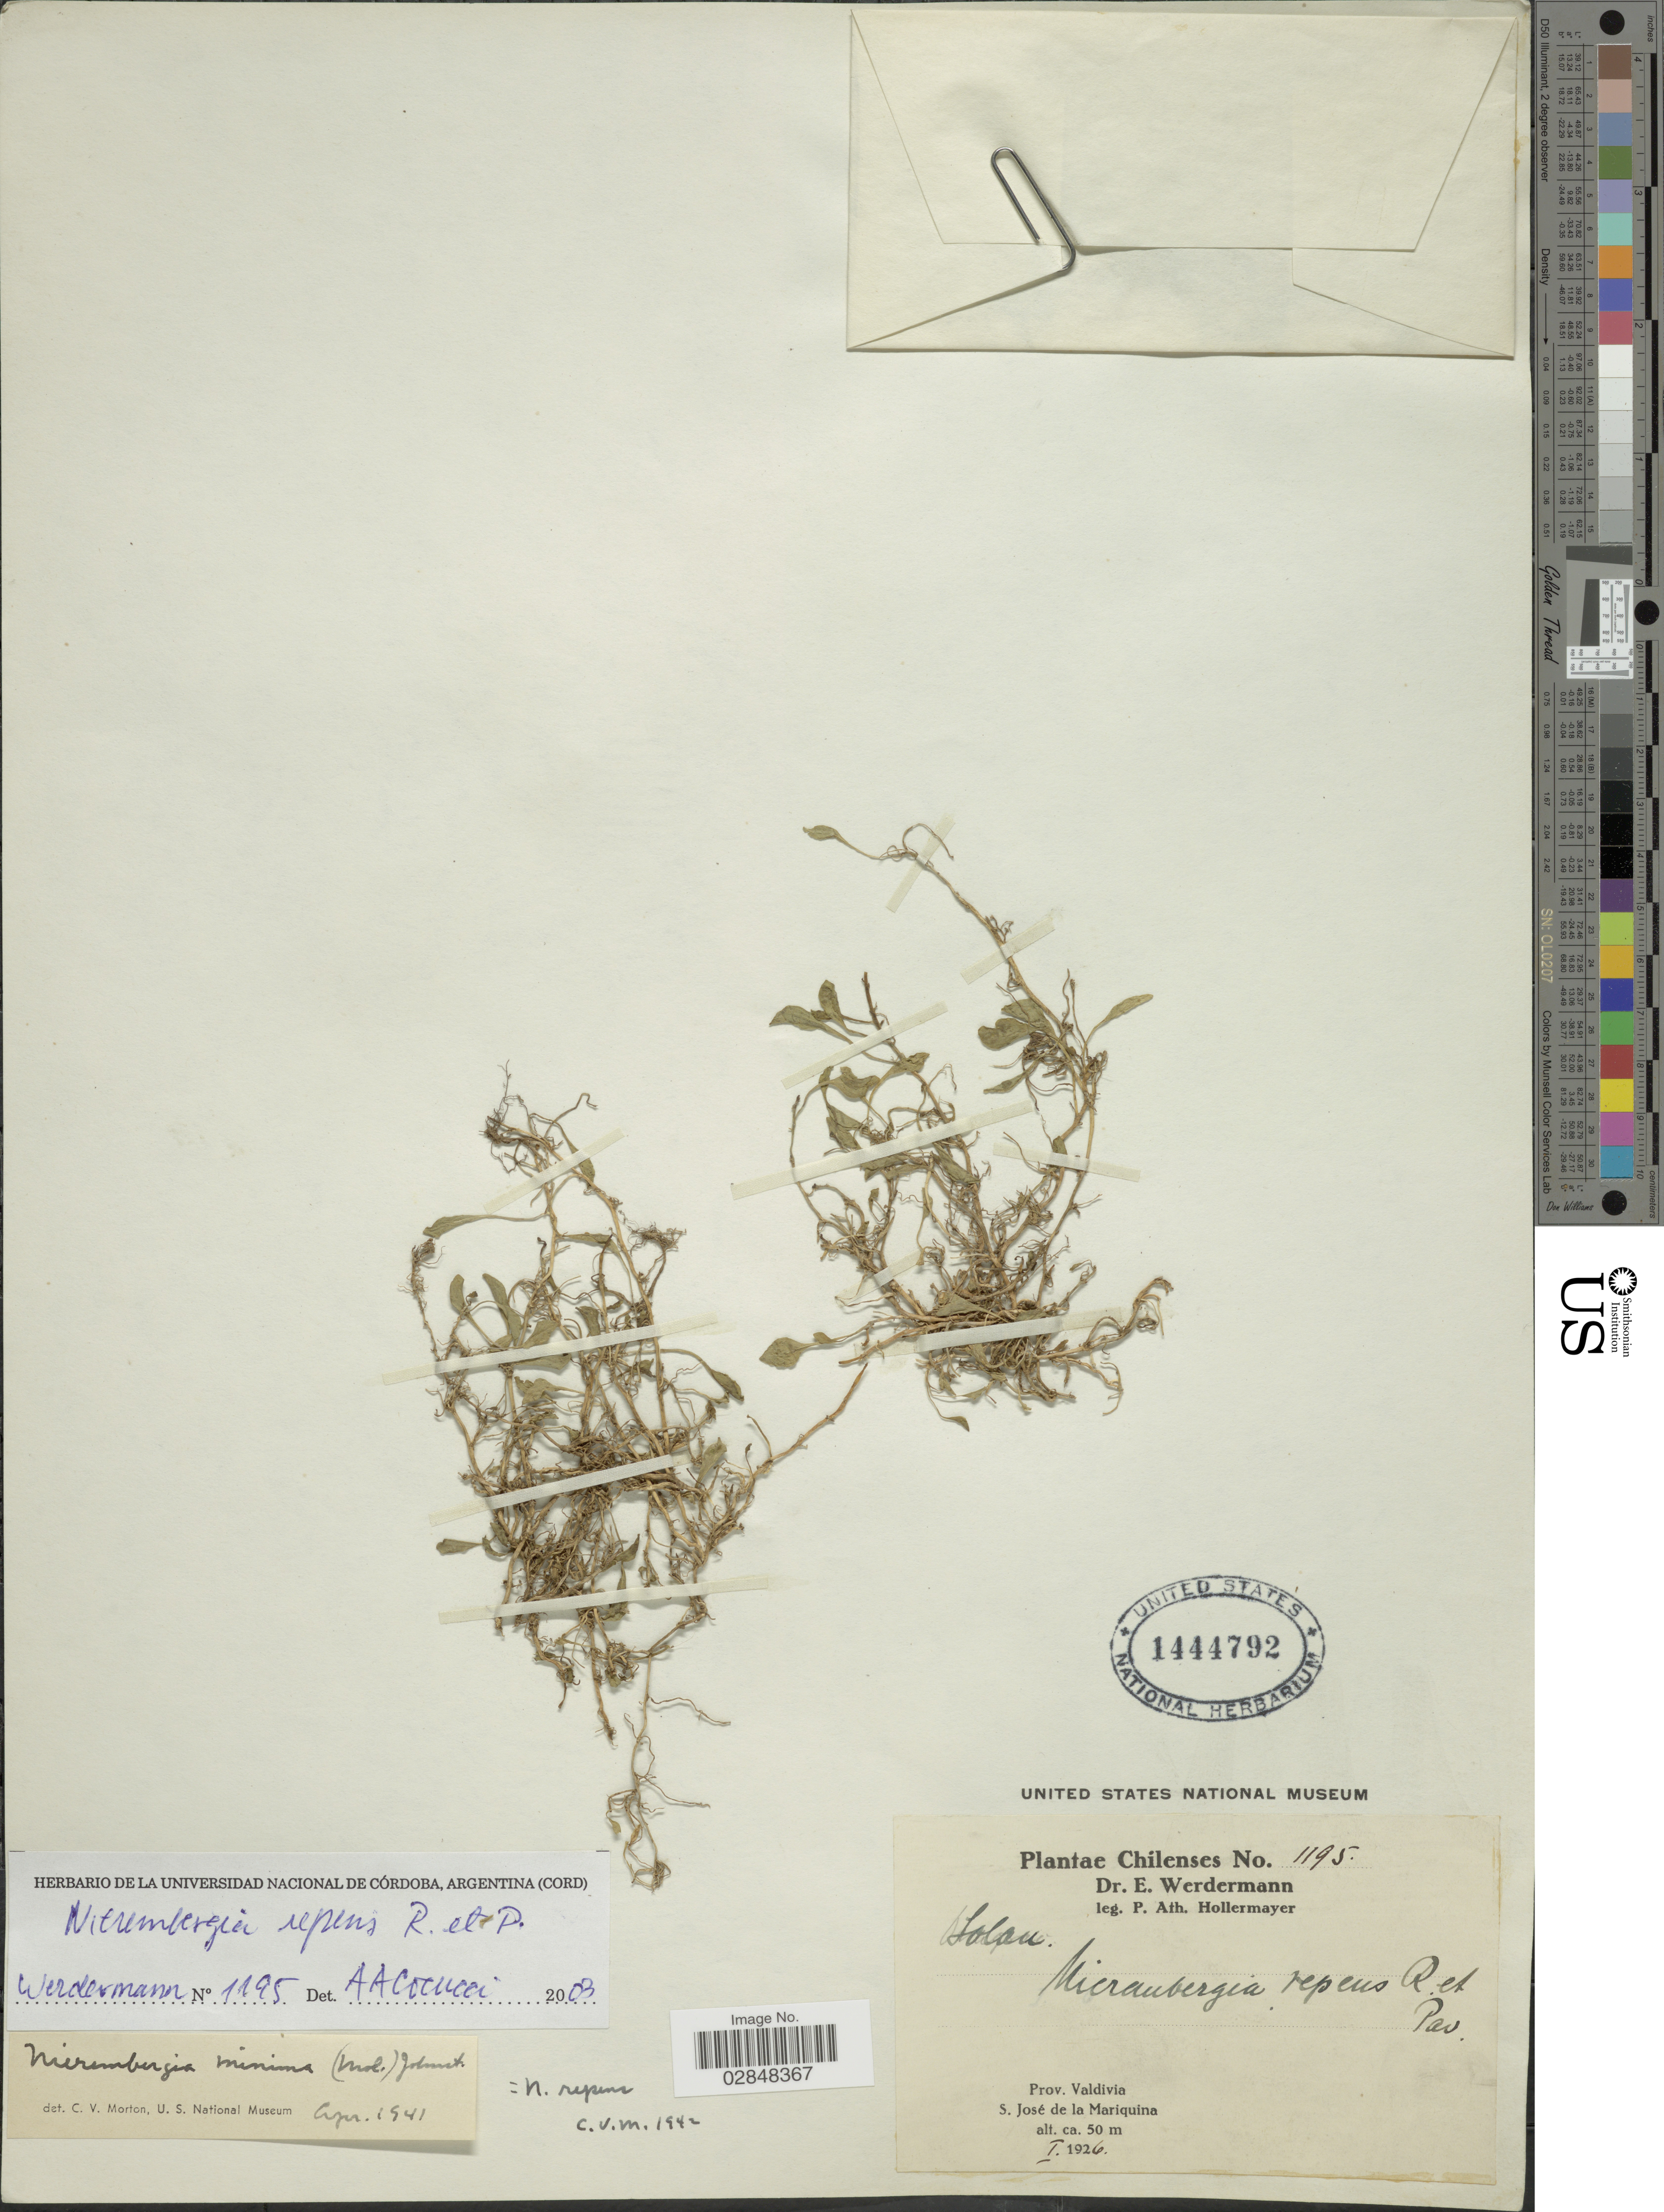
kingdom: Plantae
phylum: Tracheophyta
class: Magnoliopsida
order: Solanales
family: Solanaceae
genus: Nierembergia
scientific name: Nierembergia repens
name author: Ruiz & Pav.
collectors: P. Hollermayer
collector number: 1195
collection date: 1926-01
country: Chile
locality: Prov. Valdivia. S. José de la Mariquina.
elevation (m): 50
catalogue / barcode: US 1444792